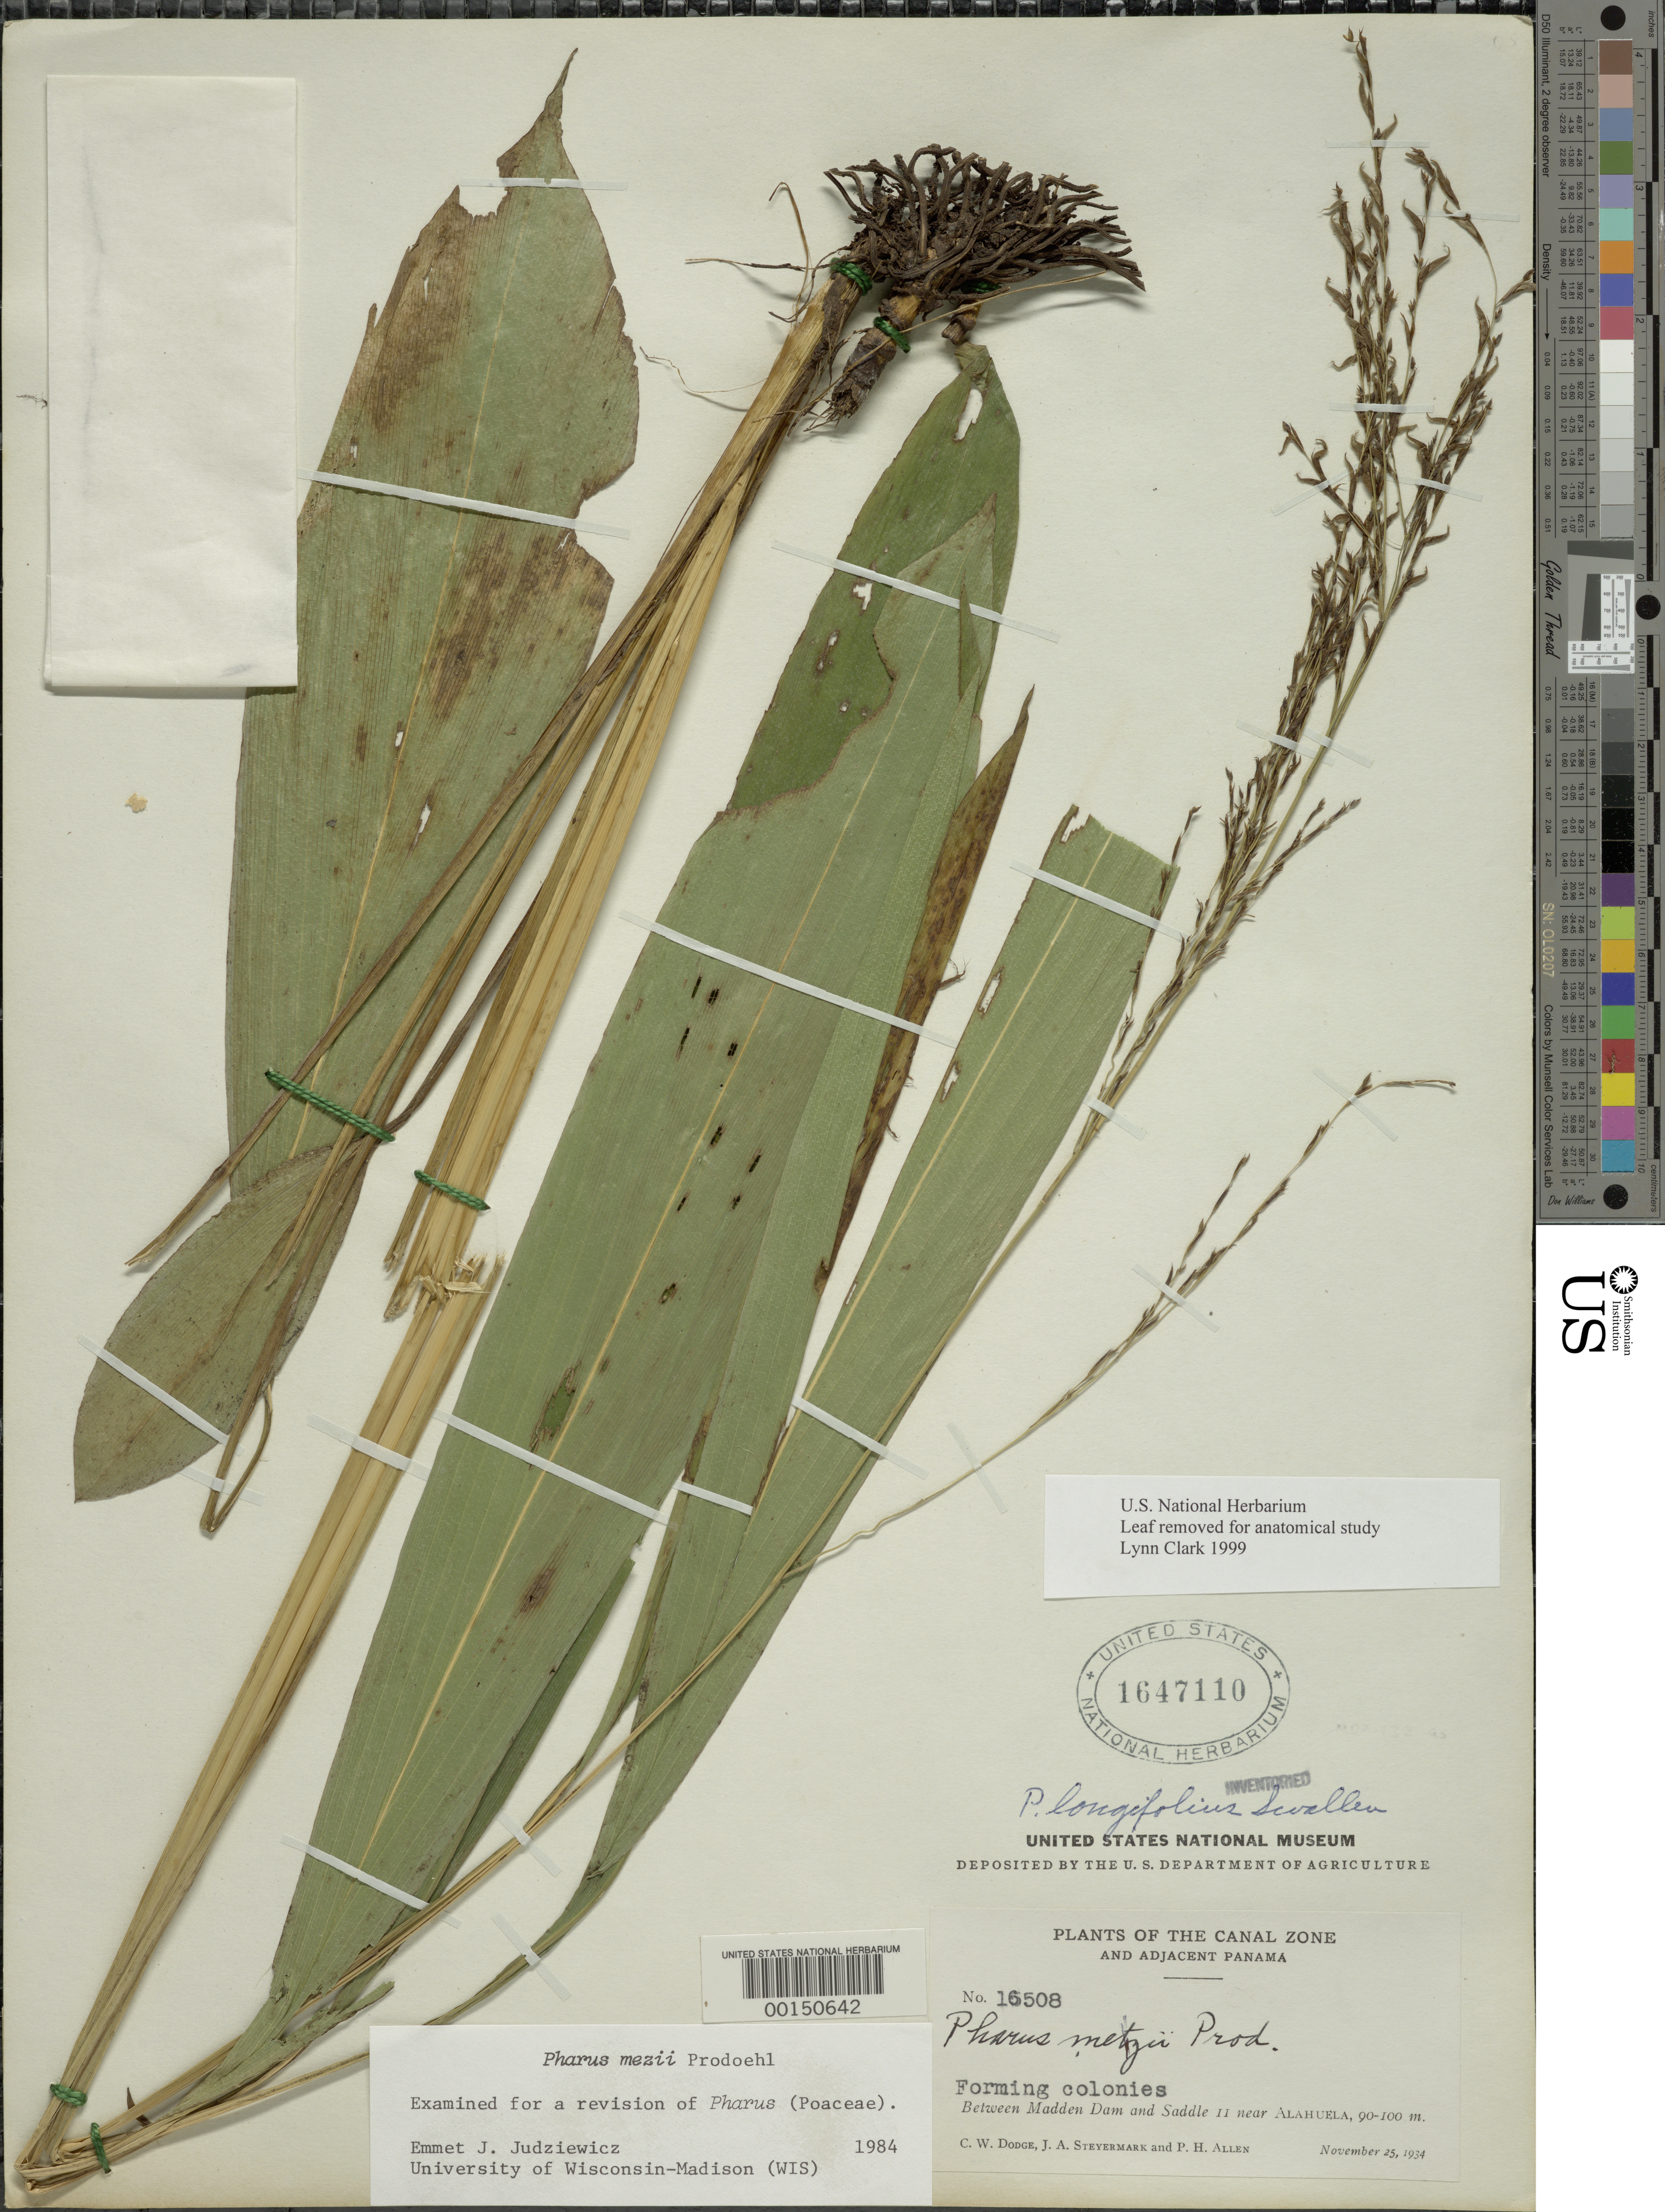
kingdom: Plantae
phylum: Tracheophyta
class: Liliopsida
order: Poales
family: Poaceae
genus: Pharus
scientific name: Pharus mezii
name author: Prod.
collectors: C. Dodge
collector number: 16508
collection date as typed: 25 Nov 1934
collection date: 1934-11-25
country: Panama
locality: Alahuela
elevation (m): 90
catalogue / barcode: US 1647110